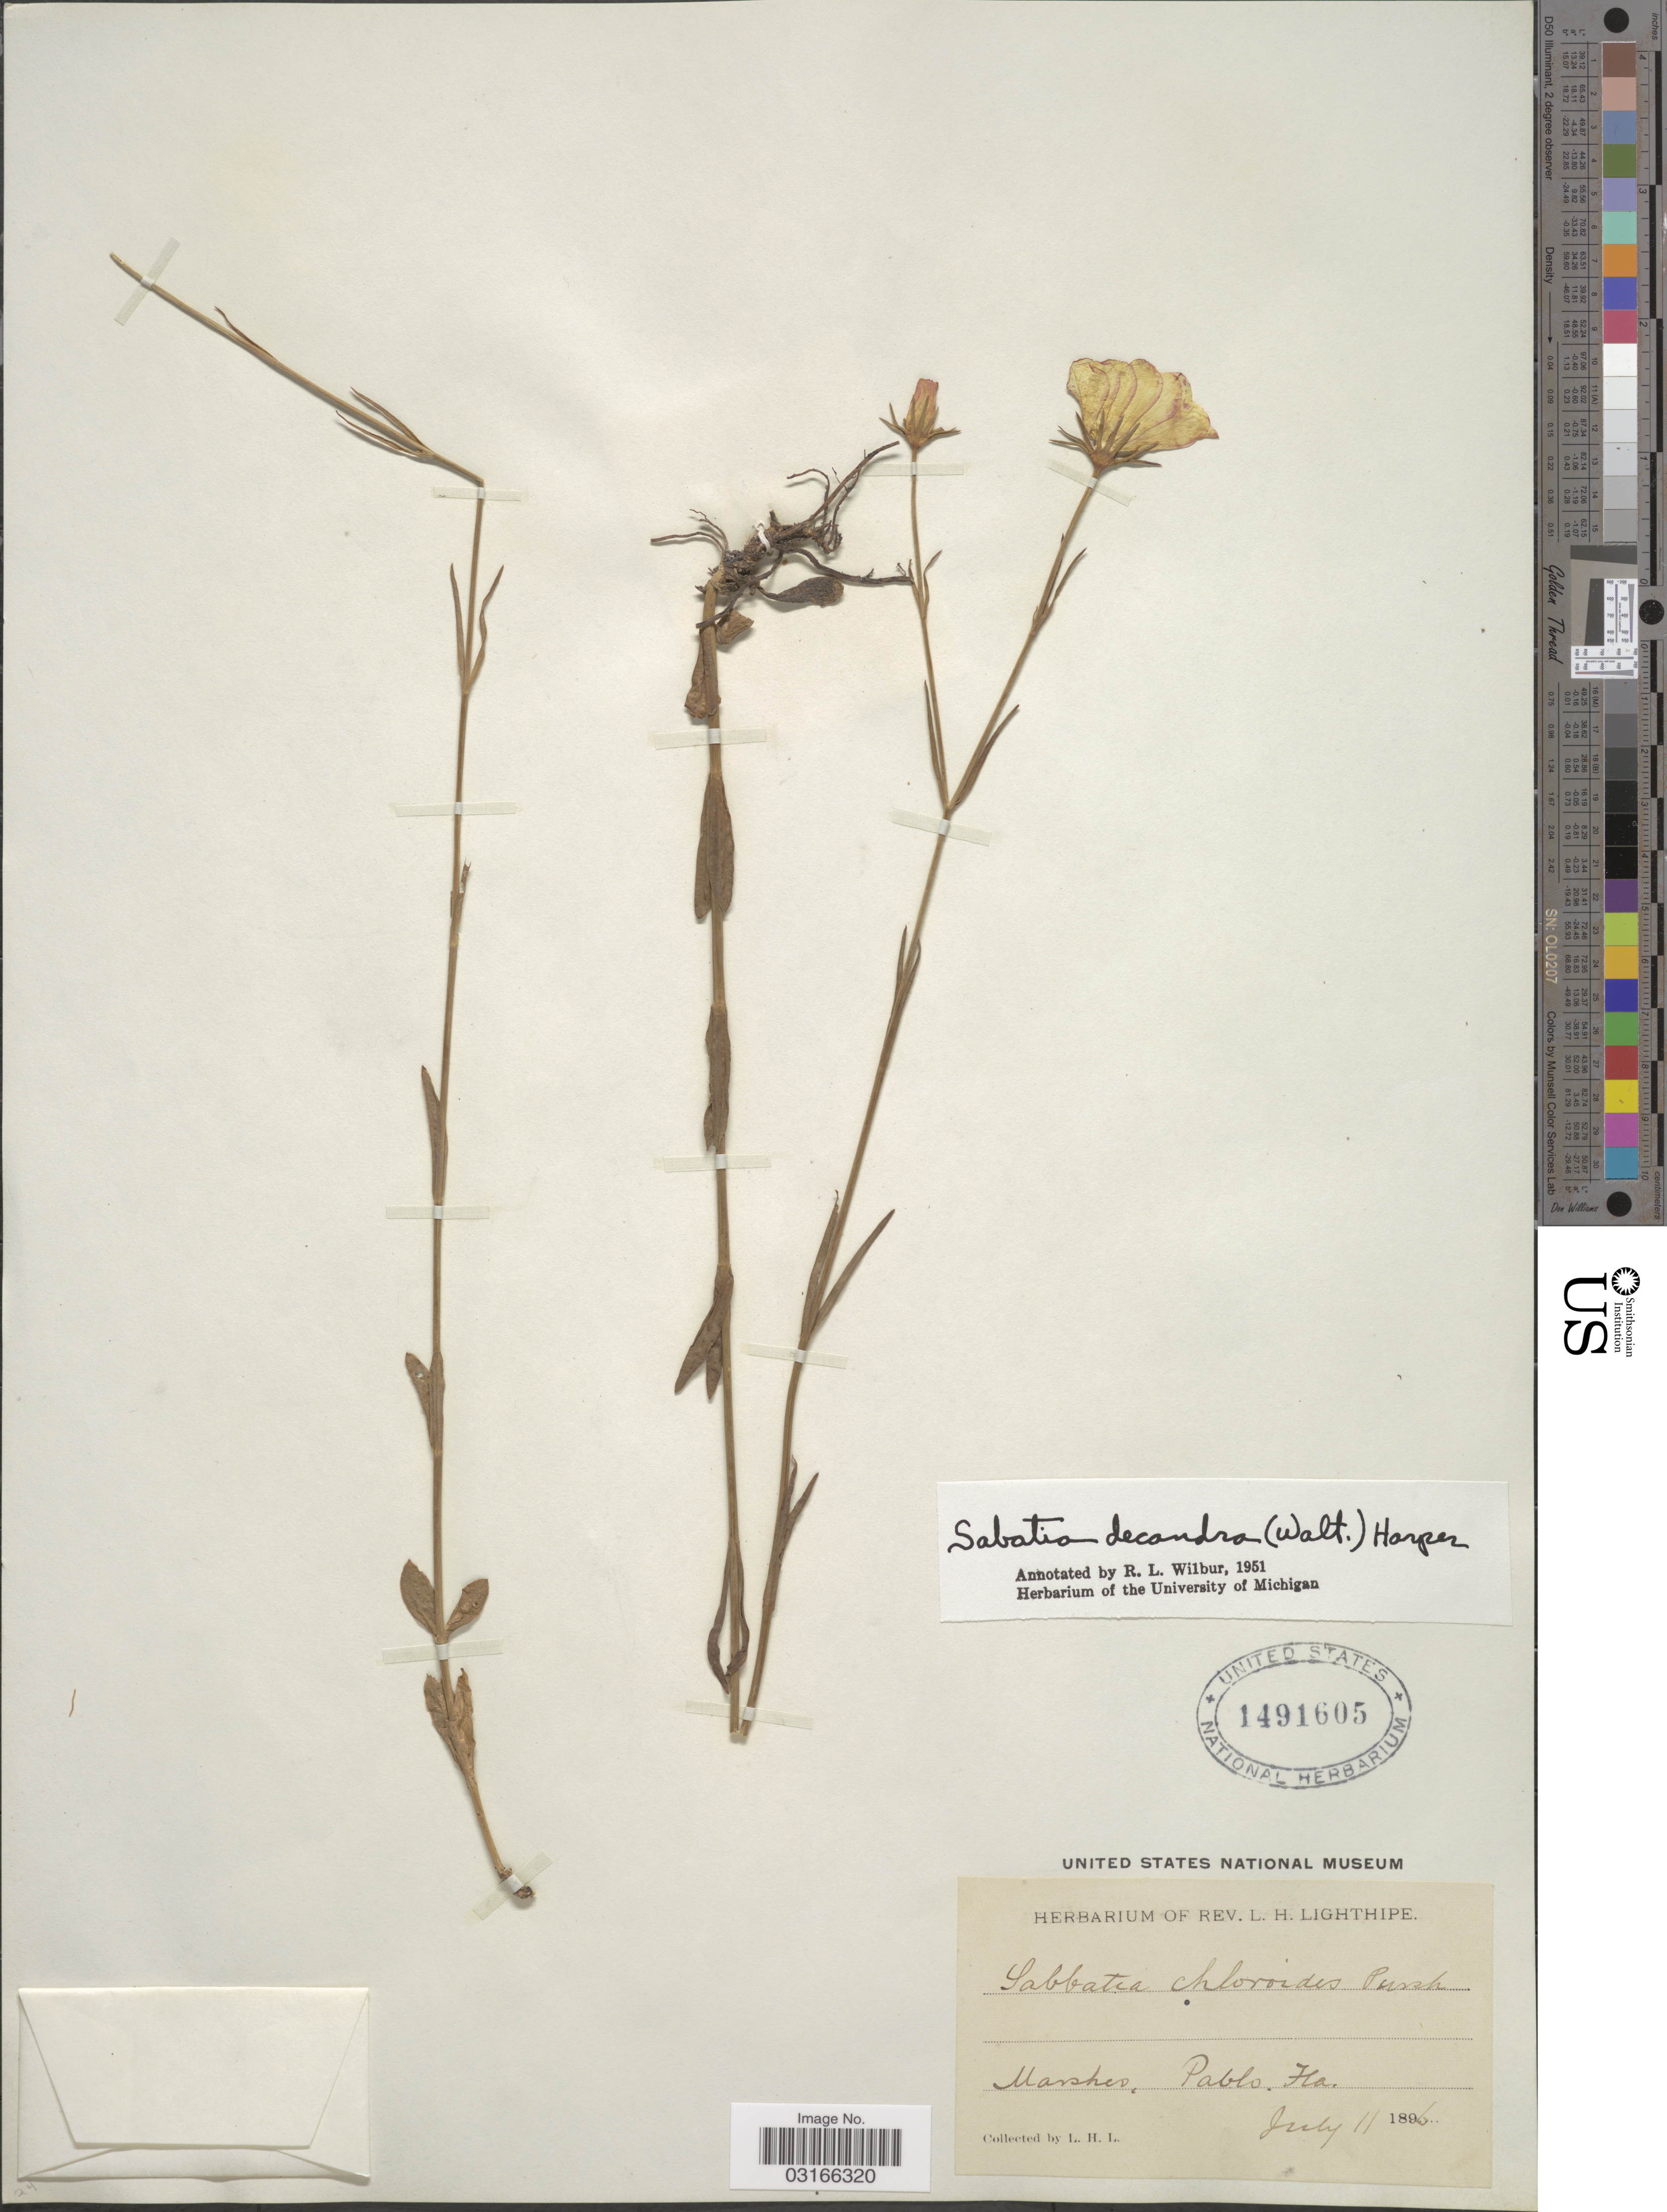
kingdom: Plantae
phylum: Tracheophyta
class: Magnoliopsida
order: Gentianales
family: Gentianaceae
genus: Sabatia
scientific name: Sabatia decandra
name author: (Walter)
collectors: L. H. Lighthipe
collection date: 1896-07-11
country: United States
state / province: Florida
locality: Pablo. Fla.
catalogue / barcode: US 1491605